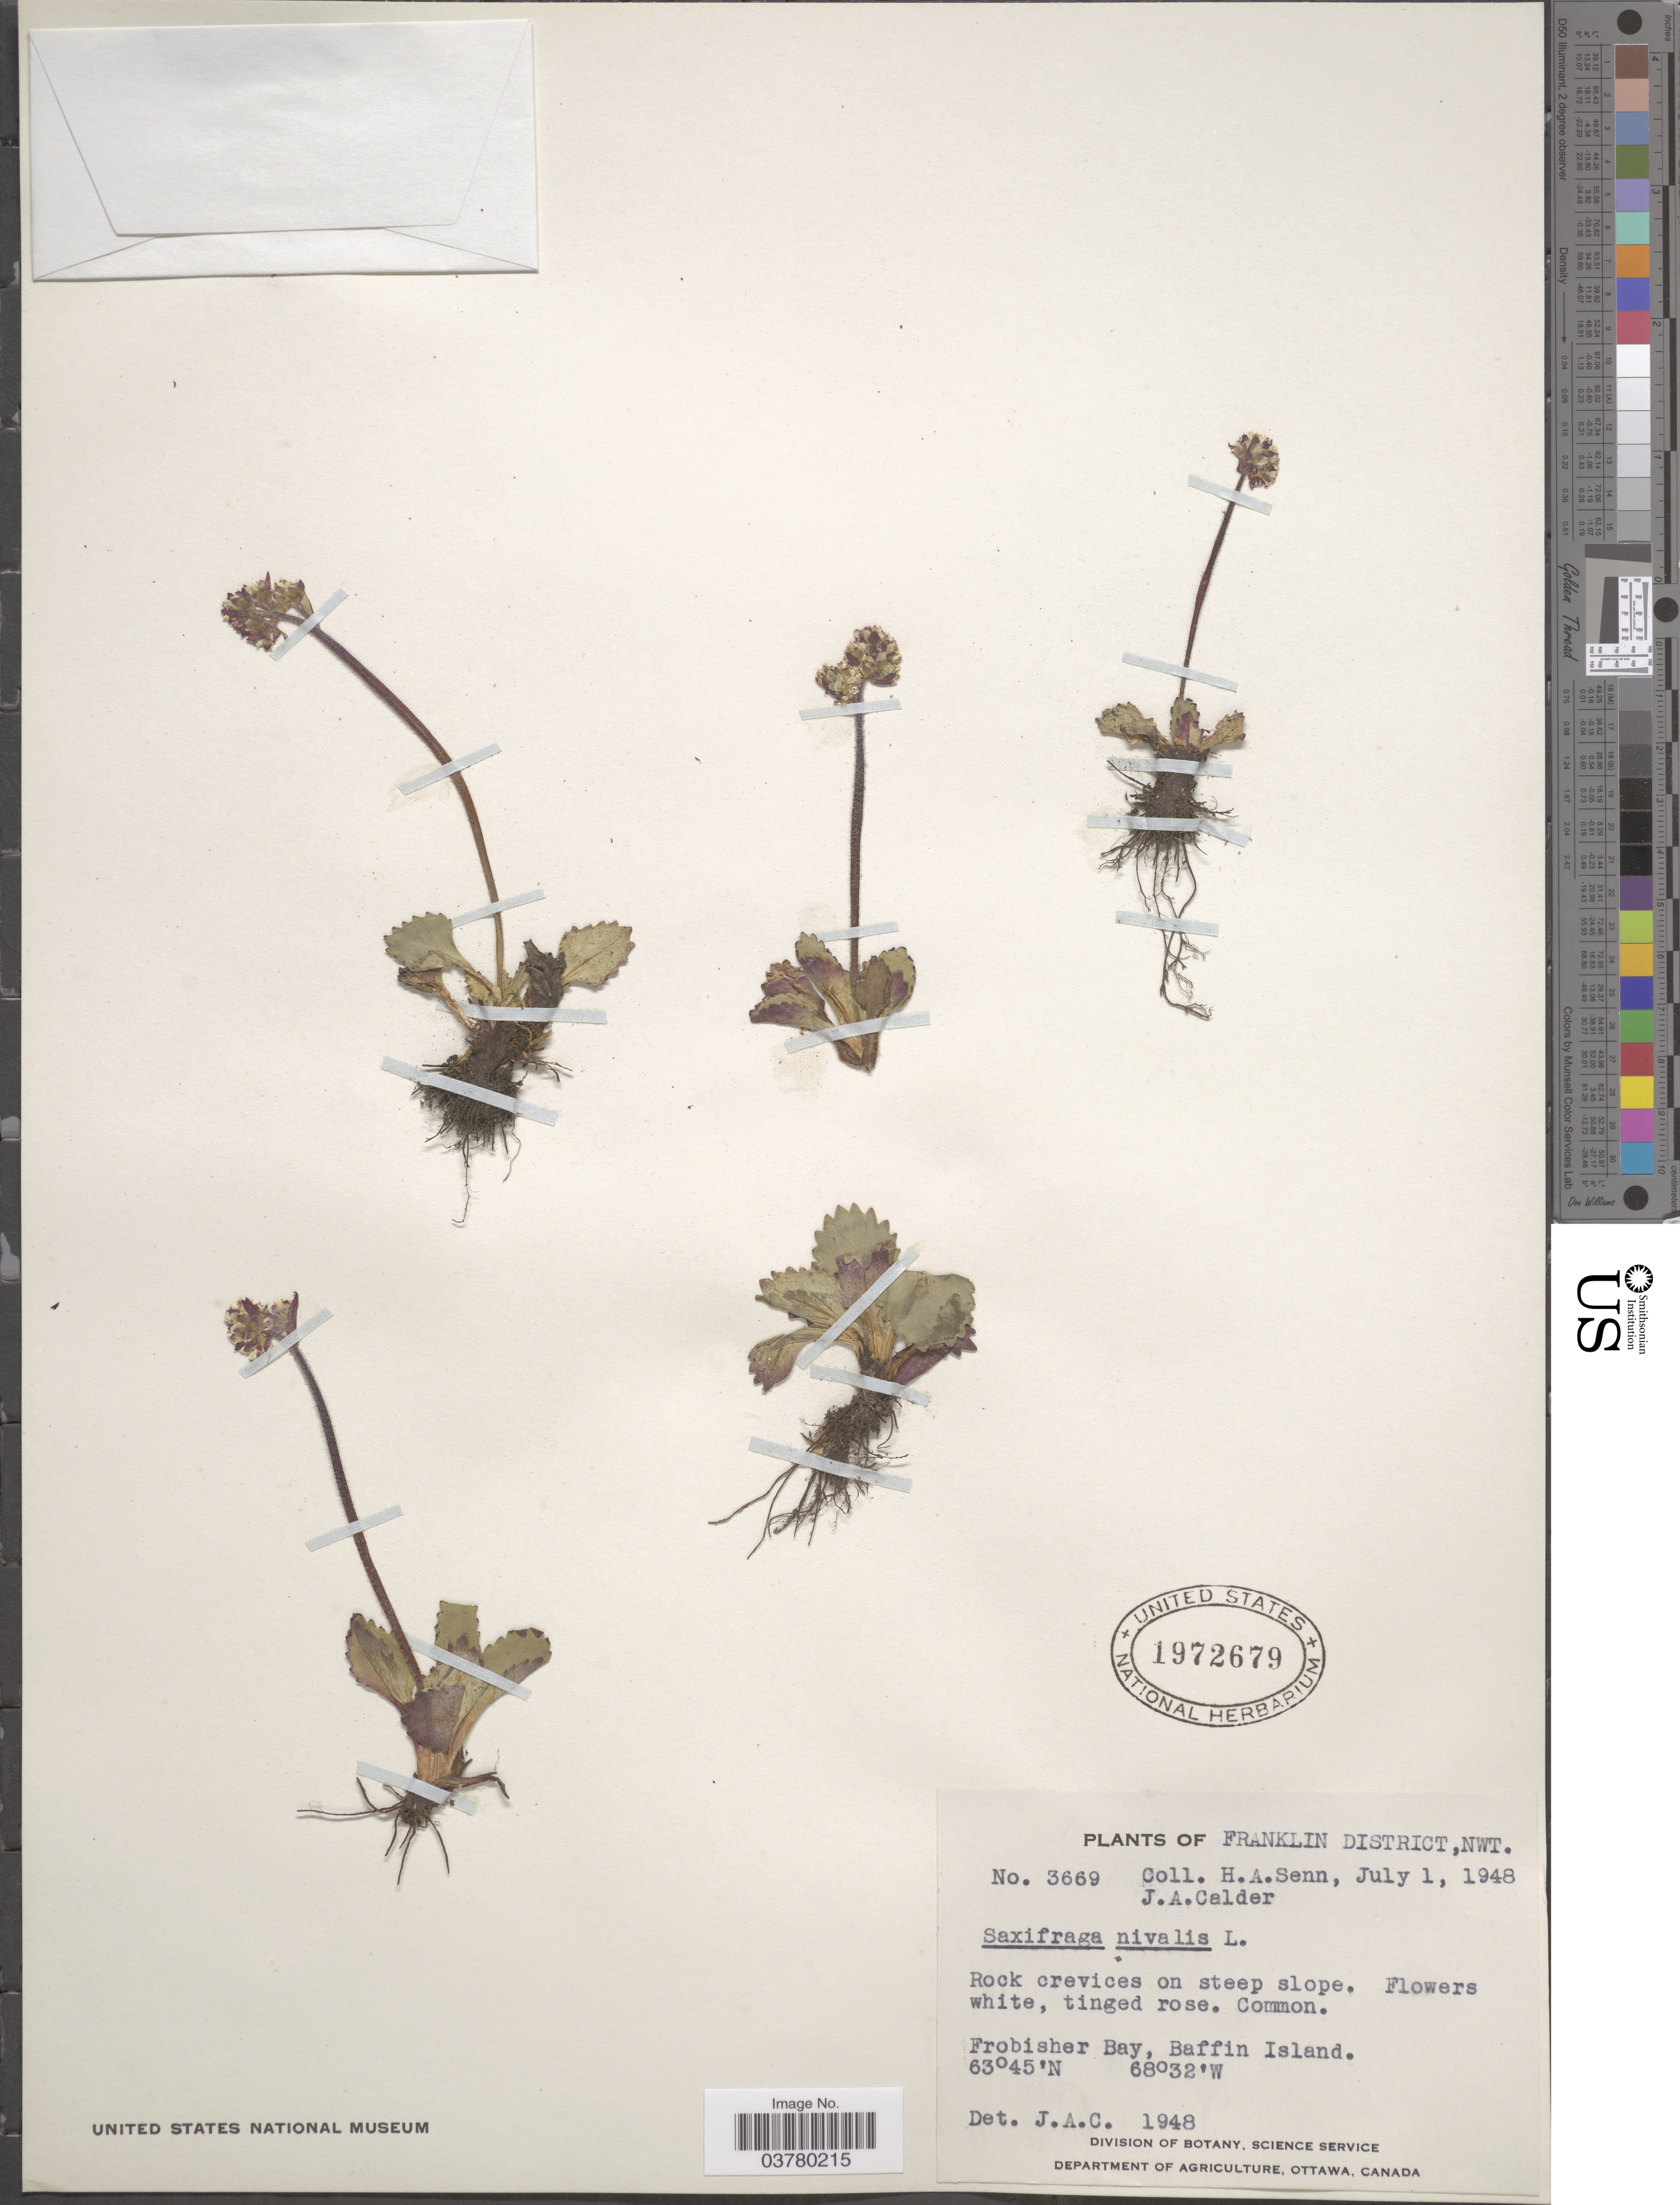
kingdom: Plantae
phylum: Tracheophyta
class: Magnoliopsida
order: Saxifragales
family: Saxifragaceae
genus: Micranthes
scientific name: Micranthes nivalis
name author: (L.) Small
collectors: H. Senn & J. A. Calder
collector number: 3669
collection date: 1948-07-01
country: Canada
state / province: Northwest Territories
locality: Franklin District,NWT. Frobisher Bay, Baffin Island.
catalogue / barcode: US 1972679